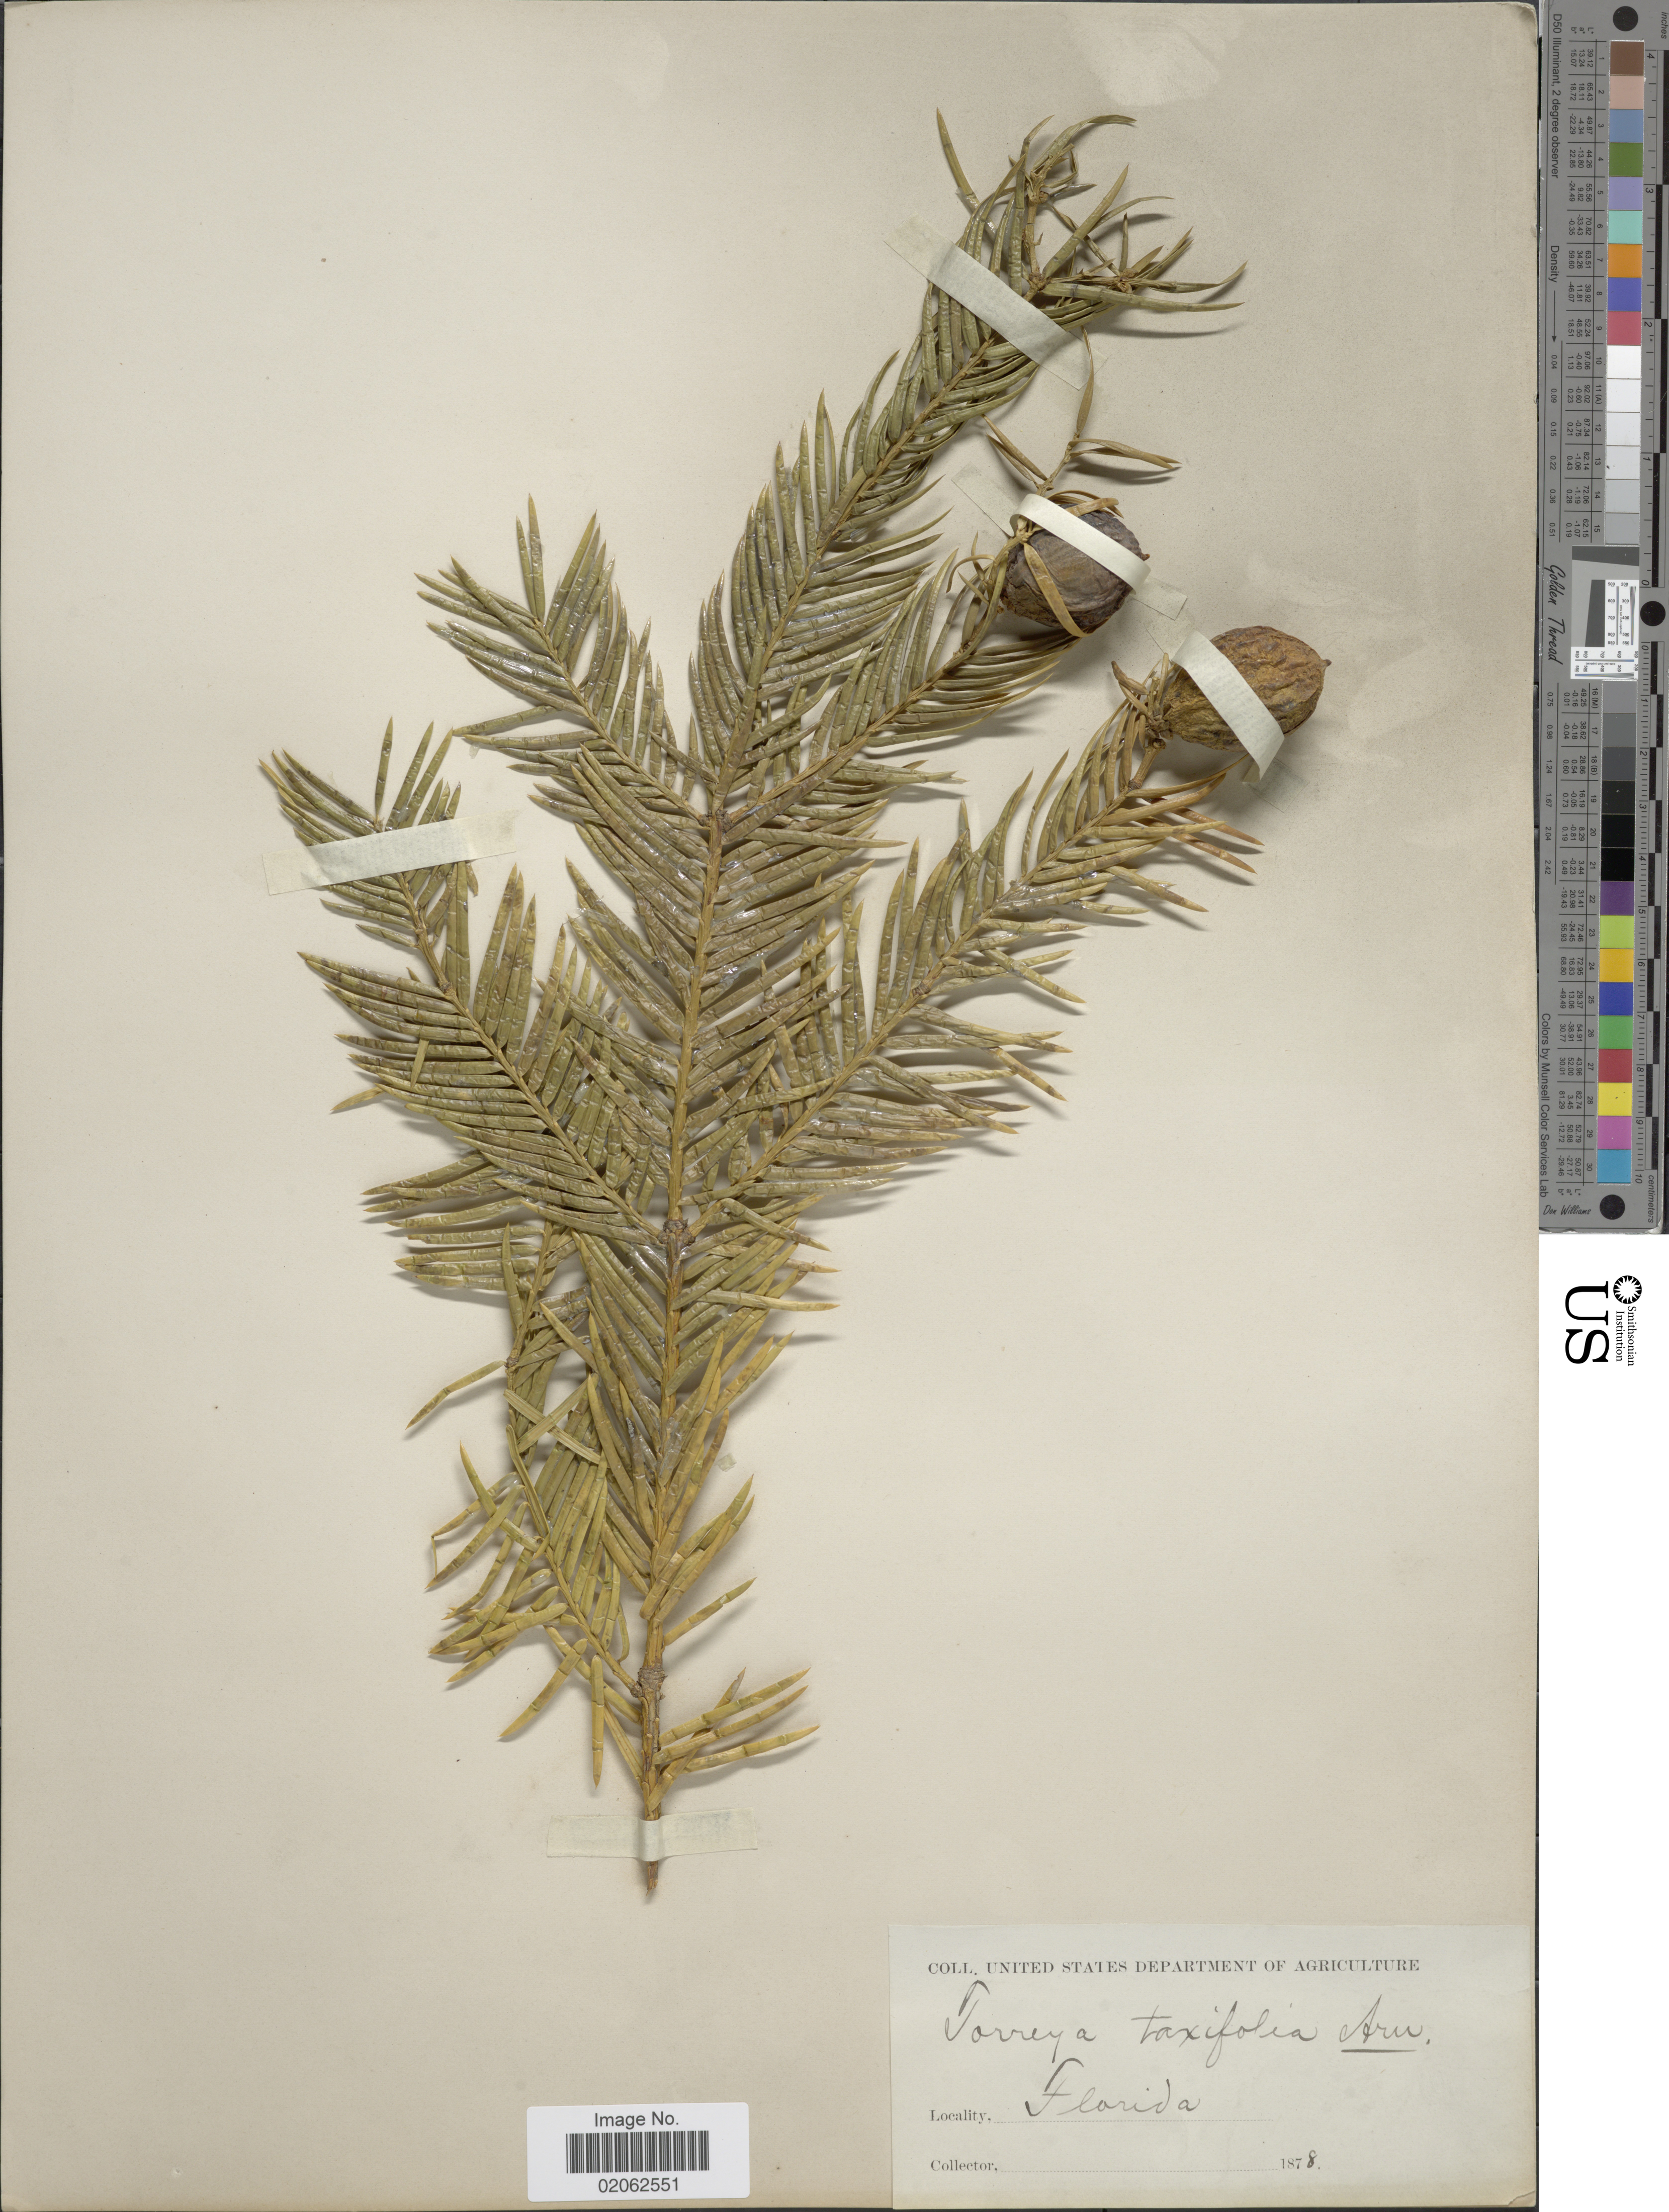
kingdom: Plantae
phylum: Tracheophyta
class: Pinopsida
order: Pinales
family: Taxaceae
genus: Torreya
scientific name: Torreya taxifolia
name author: Arn.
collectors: United States Department of Agriculture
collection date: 1878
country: United States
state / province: Florida